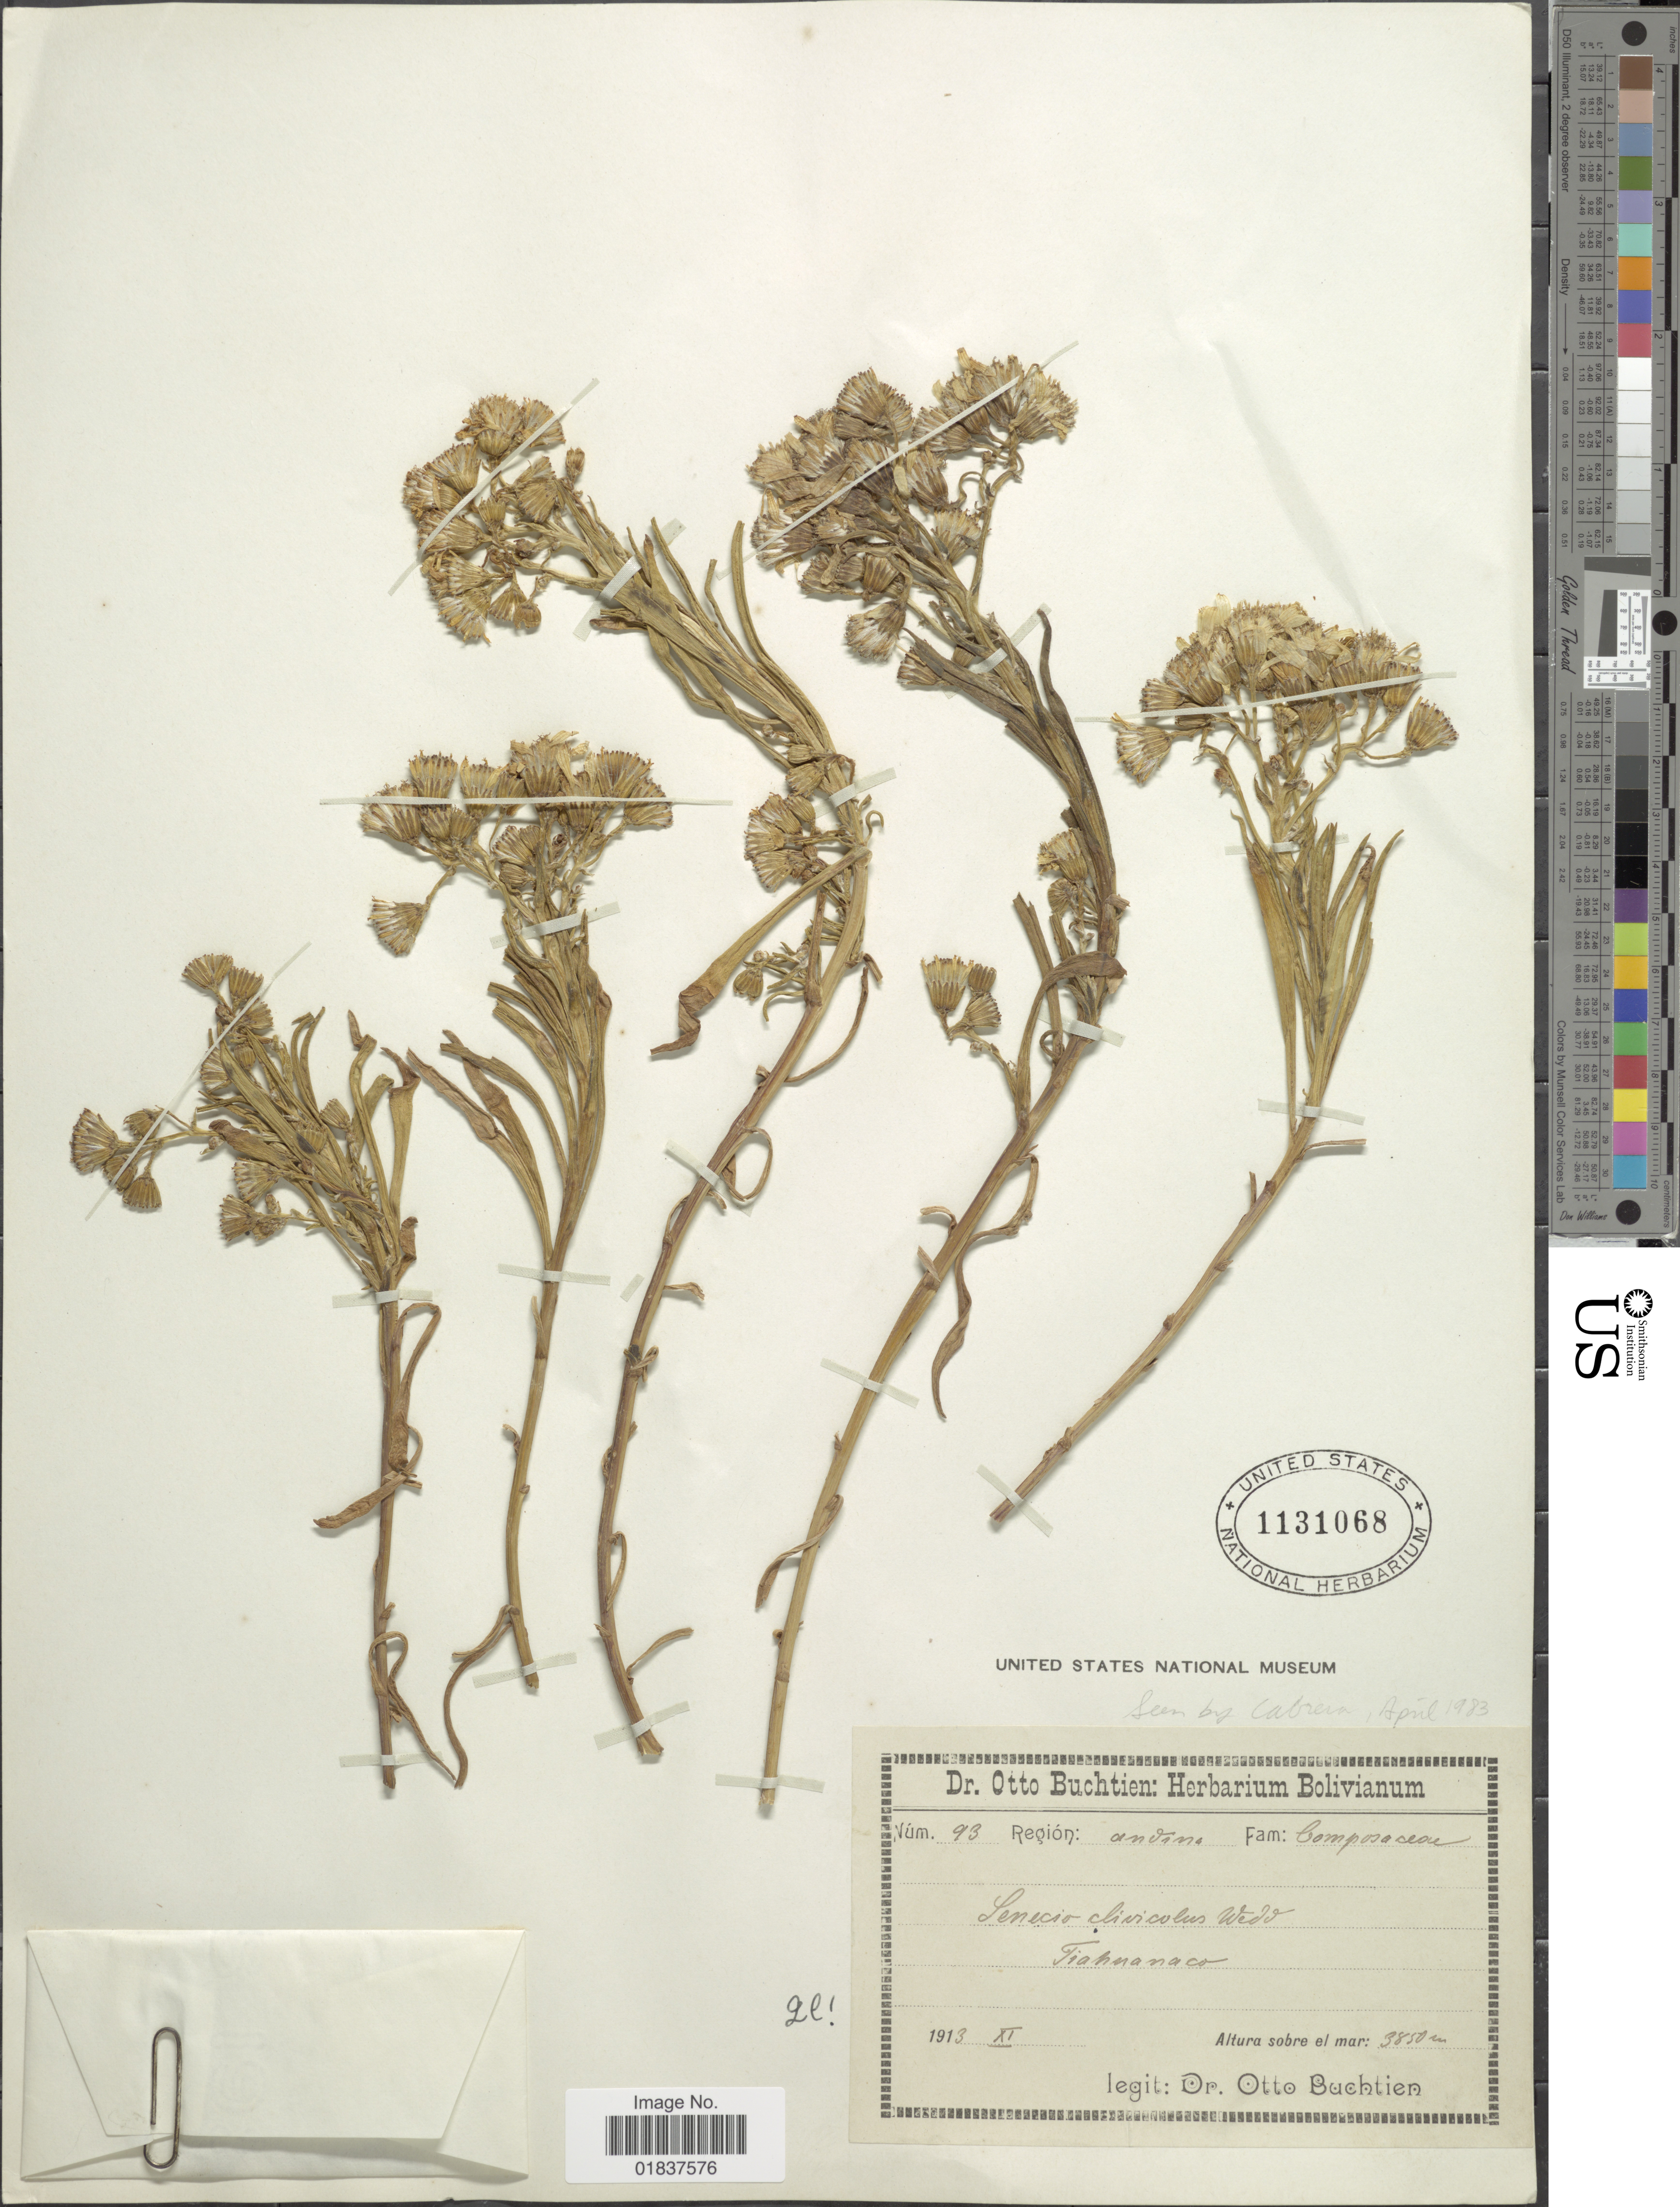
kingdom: Plantae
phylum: Tracheophyta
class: Magnoliopsida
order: Asterales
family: Asteraceae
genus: Senecio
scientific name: Senecio clivicola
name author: Wedd.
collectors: O. Buchtien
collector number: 93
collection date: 1913-11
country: Bolivia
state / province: La Paz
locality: Tiahuanaco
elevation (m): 3850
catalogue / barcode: US 1131068